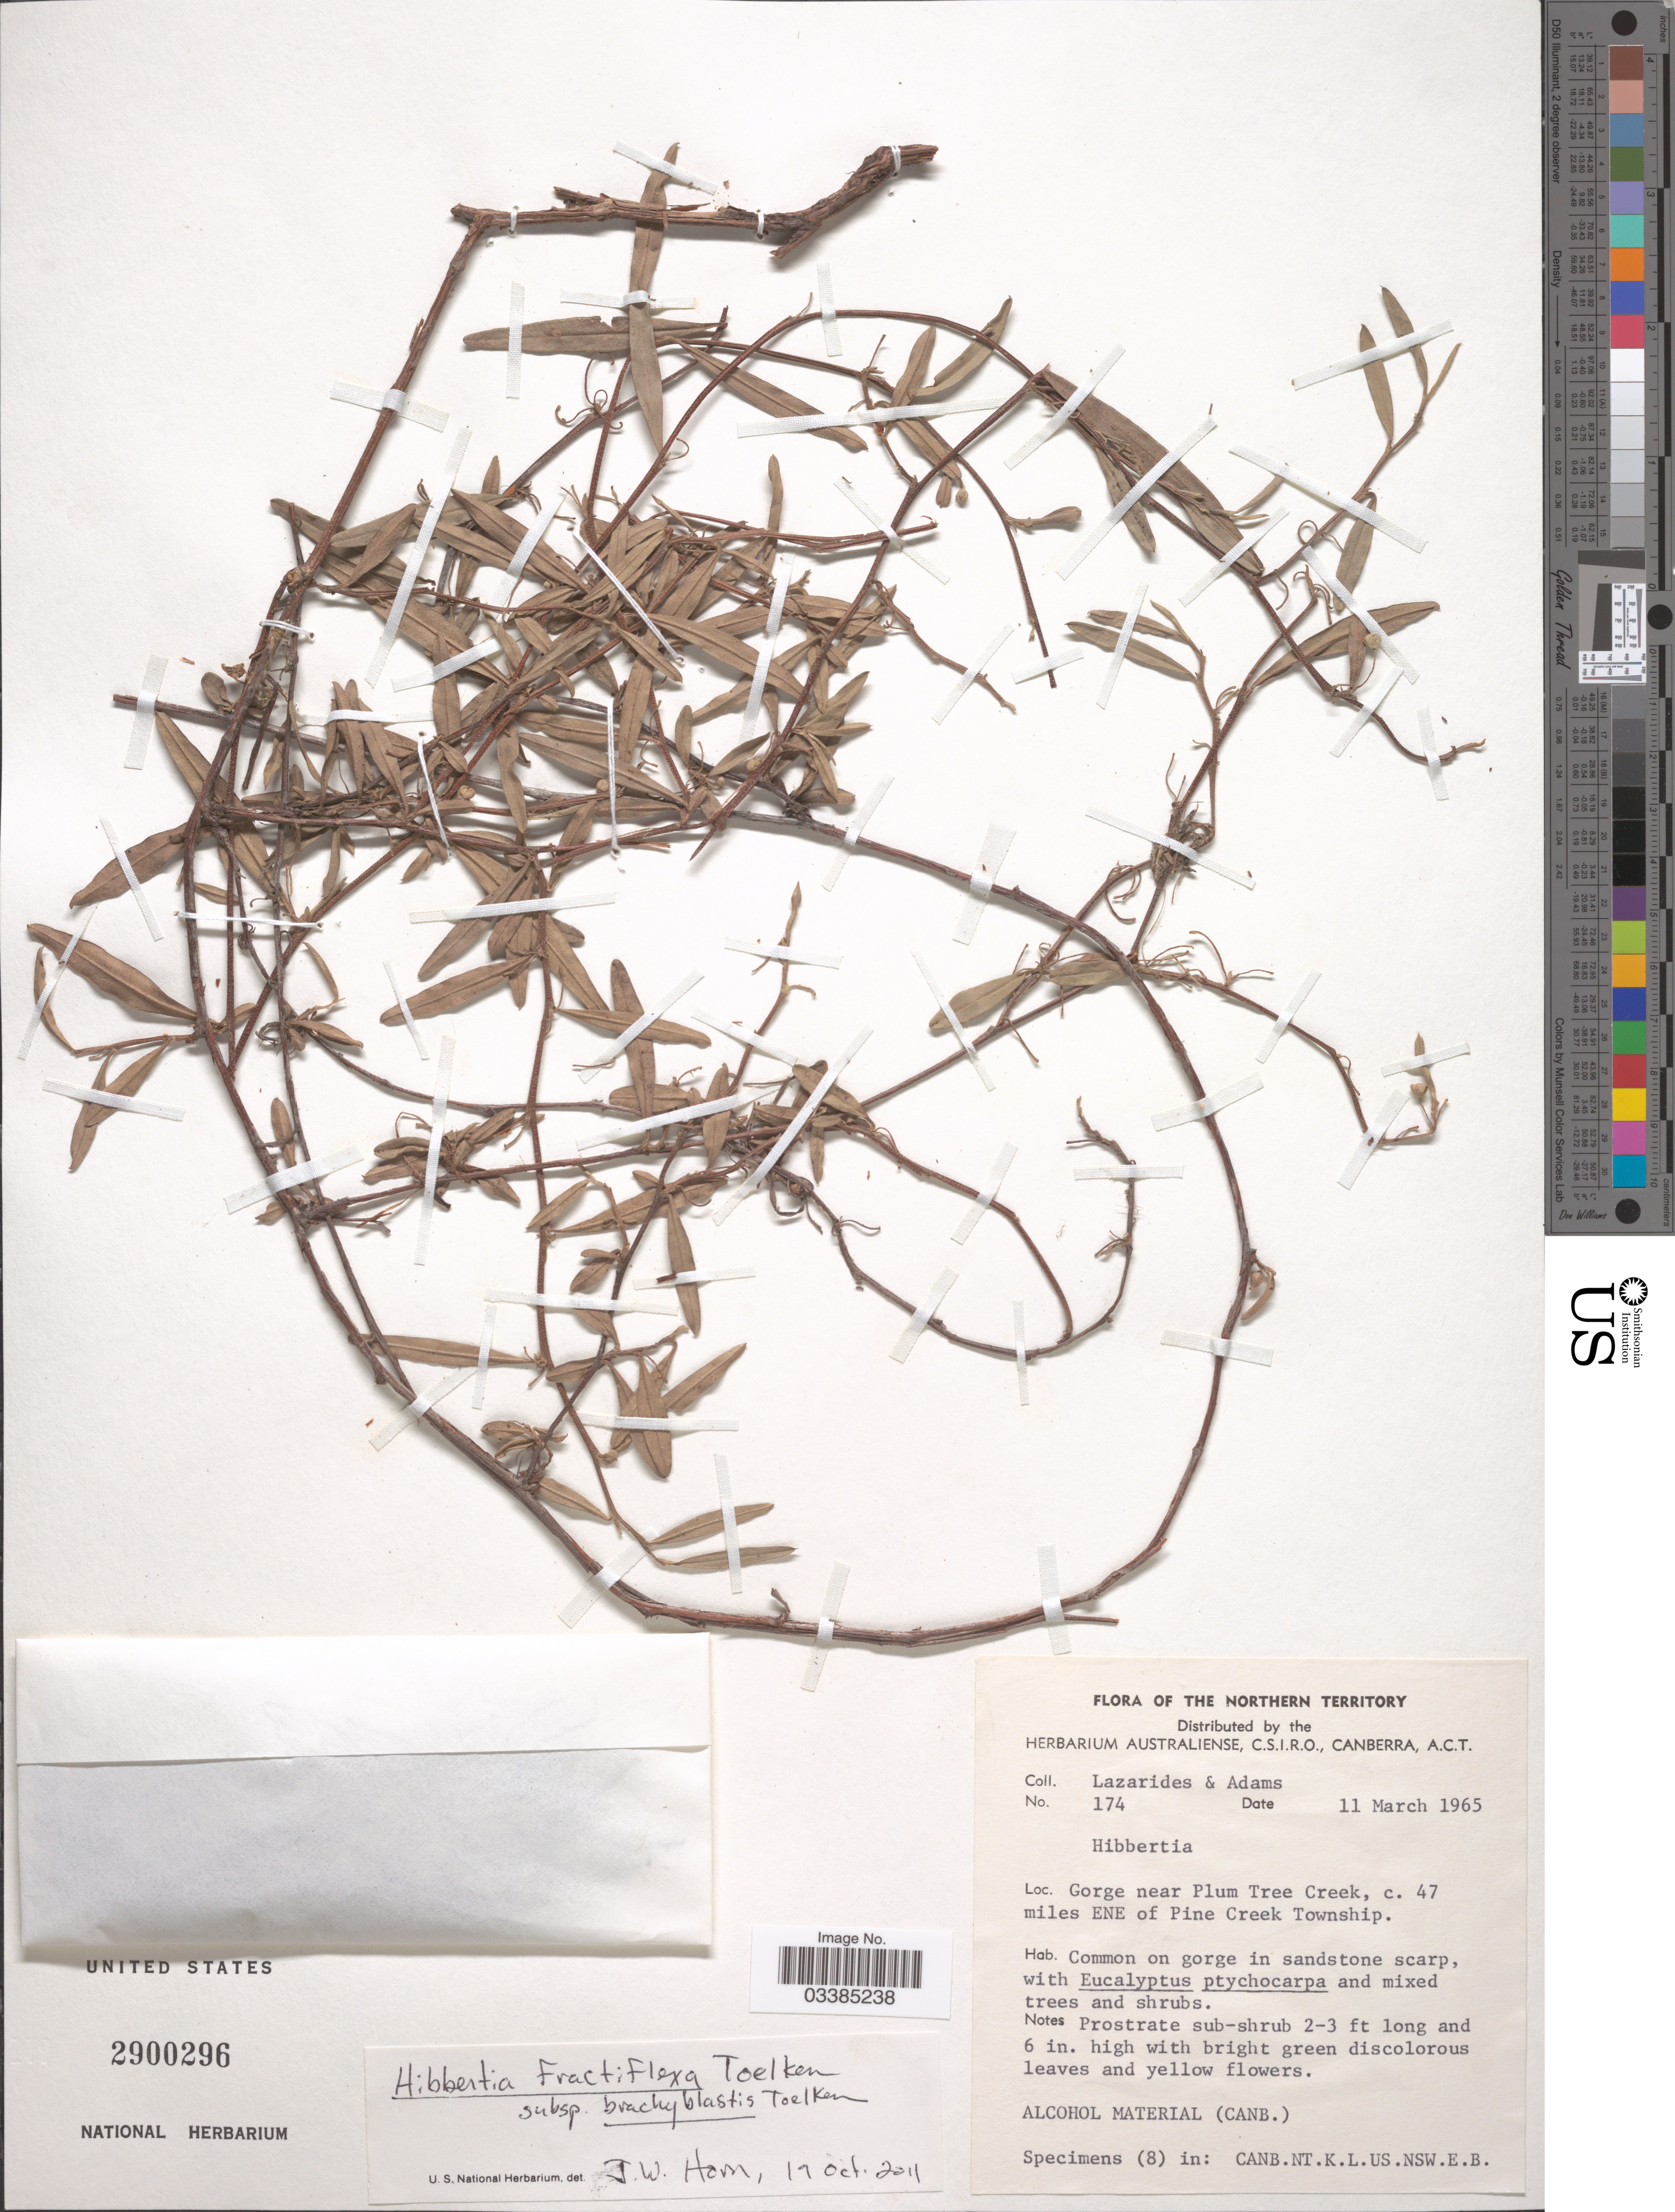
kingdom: Plantae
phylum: Tracheophyta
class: Magnoliopsida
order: Dilleniales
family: Dilleniaceae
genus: Hibbertia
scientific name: Hibbertia sp.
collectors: M. Lazarides & Adams, --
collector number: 174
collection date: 1965-03-11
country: Australia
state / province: Northern Territory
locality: Gorge near Plum Tree Creek, c. 47 miles ENE of Pine Creek Township.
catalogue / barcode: US 2900296